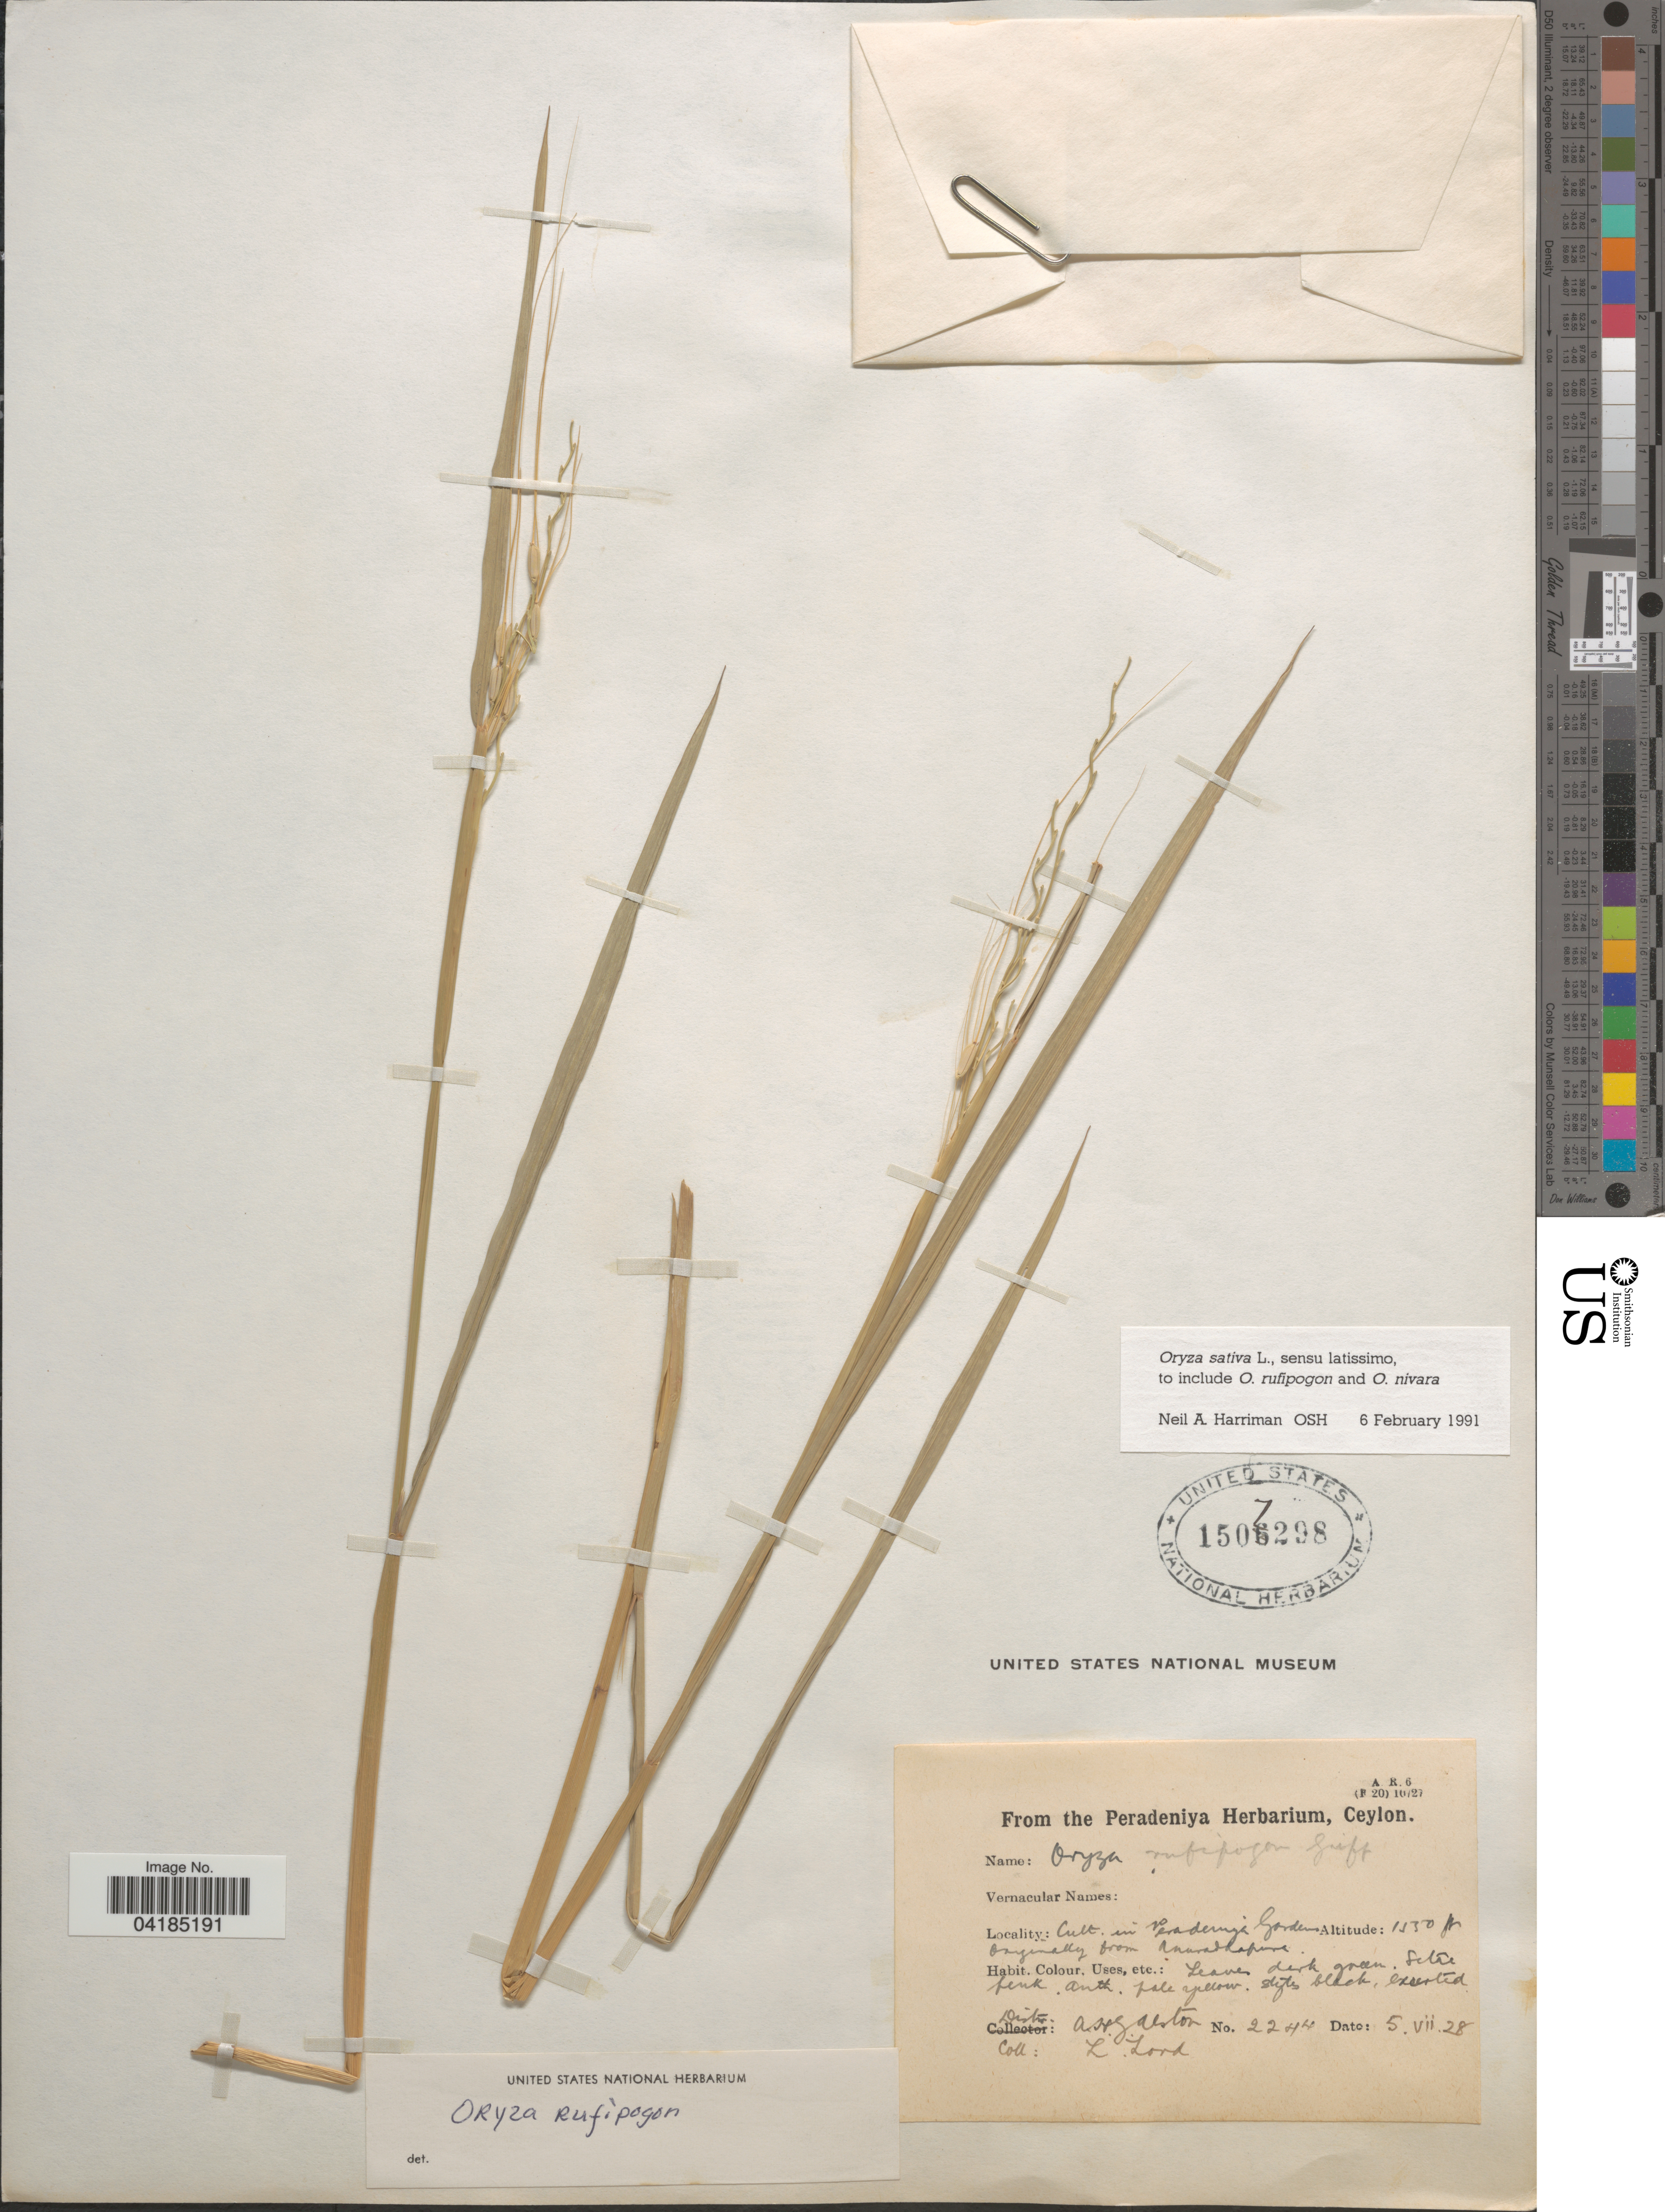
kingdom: Plantae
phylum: Tracheophyta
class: Liliopsida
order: Poales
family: Poaceae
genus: Oryza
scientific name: Oryza sativa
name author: L.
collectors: L. Lord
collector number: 2244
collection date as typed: Transcribed d/m/y: 5/7/28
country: Sri Lanka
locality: Cult. in Peradeniya Gardens.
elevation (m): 472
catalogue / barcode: US 1506298